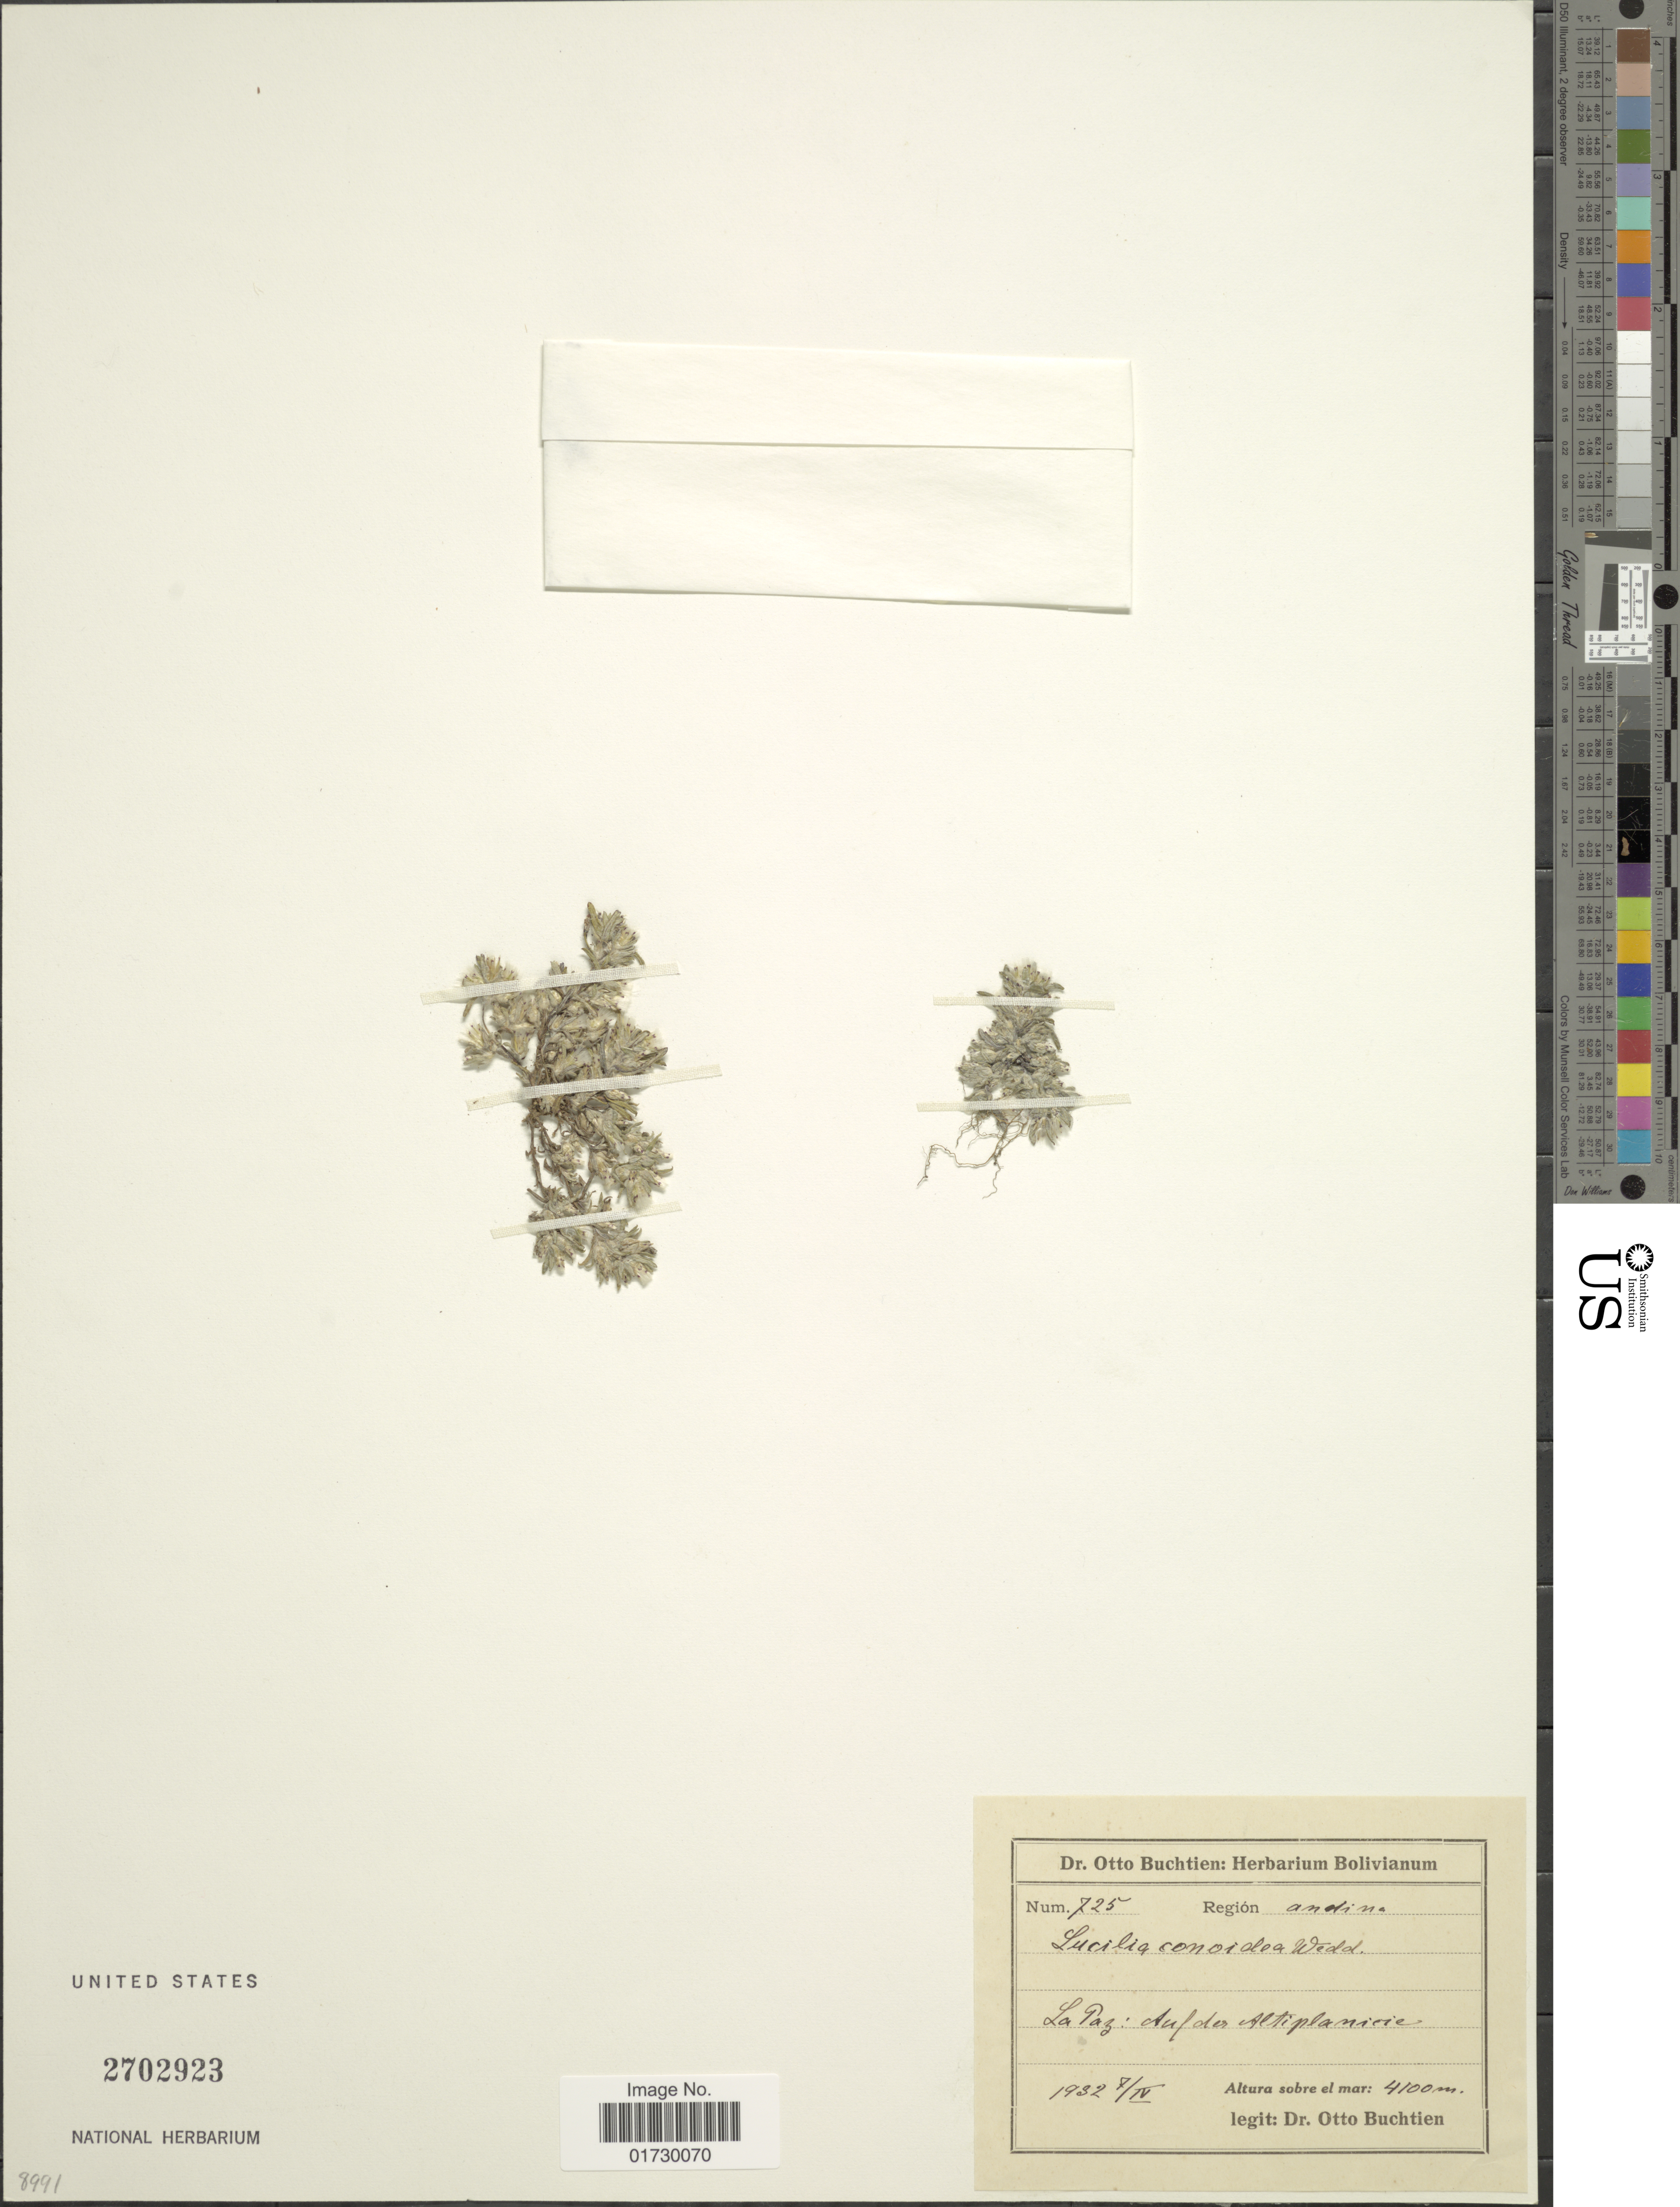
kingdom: Plantae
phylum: Tracheophyta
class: Magnoliopsida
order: Asterales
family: Asteraceae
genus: Chaetanthera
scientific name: Chaetanthera perpusilla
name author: (Wedd.) Anderb. & S.E. Freire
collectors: O. Buchtien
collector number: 725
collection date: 1932-04-07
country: Bolivia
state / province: La Paz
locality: Region: Andino, Altiplano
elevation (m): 4100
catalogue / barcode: US 2702923